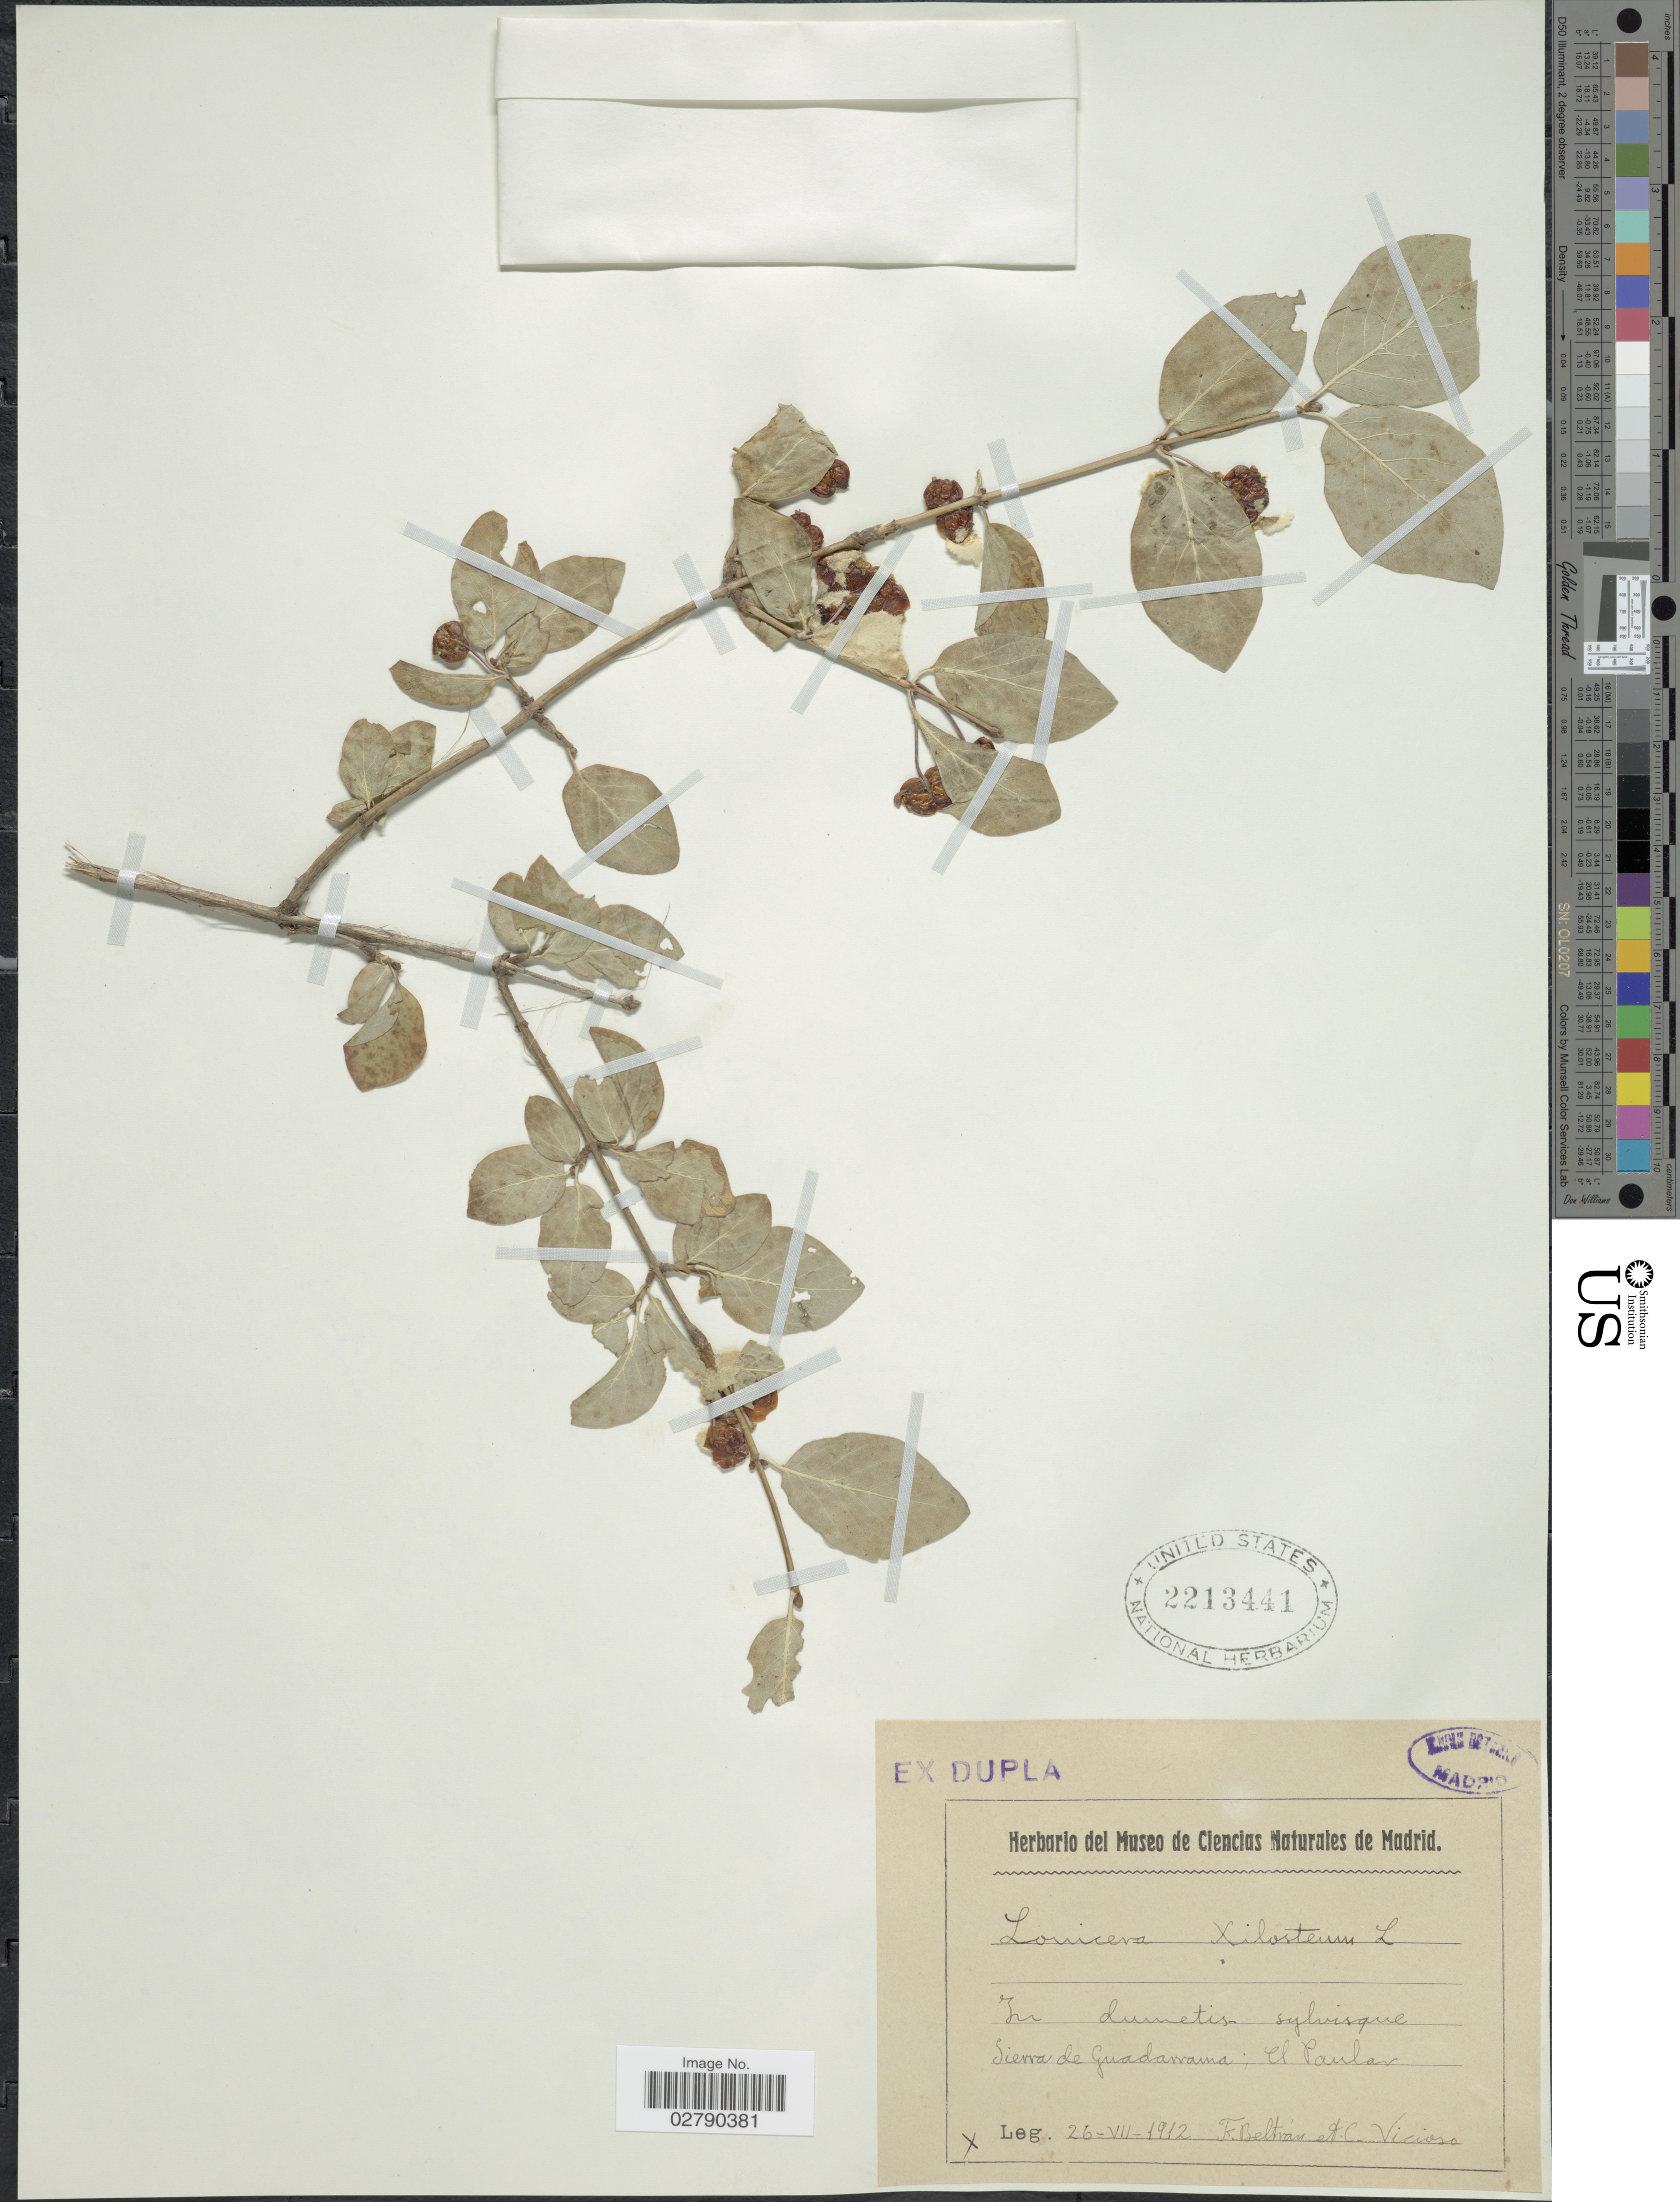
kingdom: Plantae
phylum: Tracheophyta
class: Magnoliopsida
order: Dipsacales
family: Caprifoliaceae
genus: Lonicera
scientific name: Lonicera xylosteum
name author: L.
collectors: F. Beltran & C. Vicioso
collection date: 1912-07-26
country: Spain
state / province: Madrid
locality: Sierra de Guadarrama; el Paular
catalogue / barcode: US 2213441